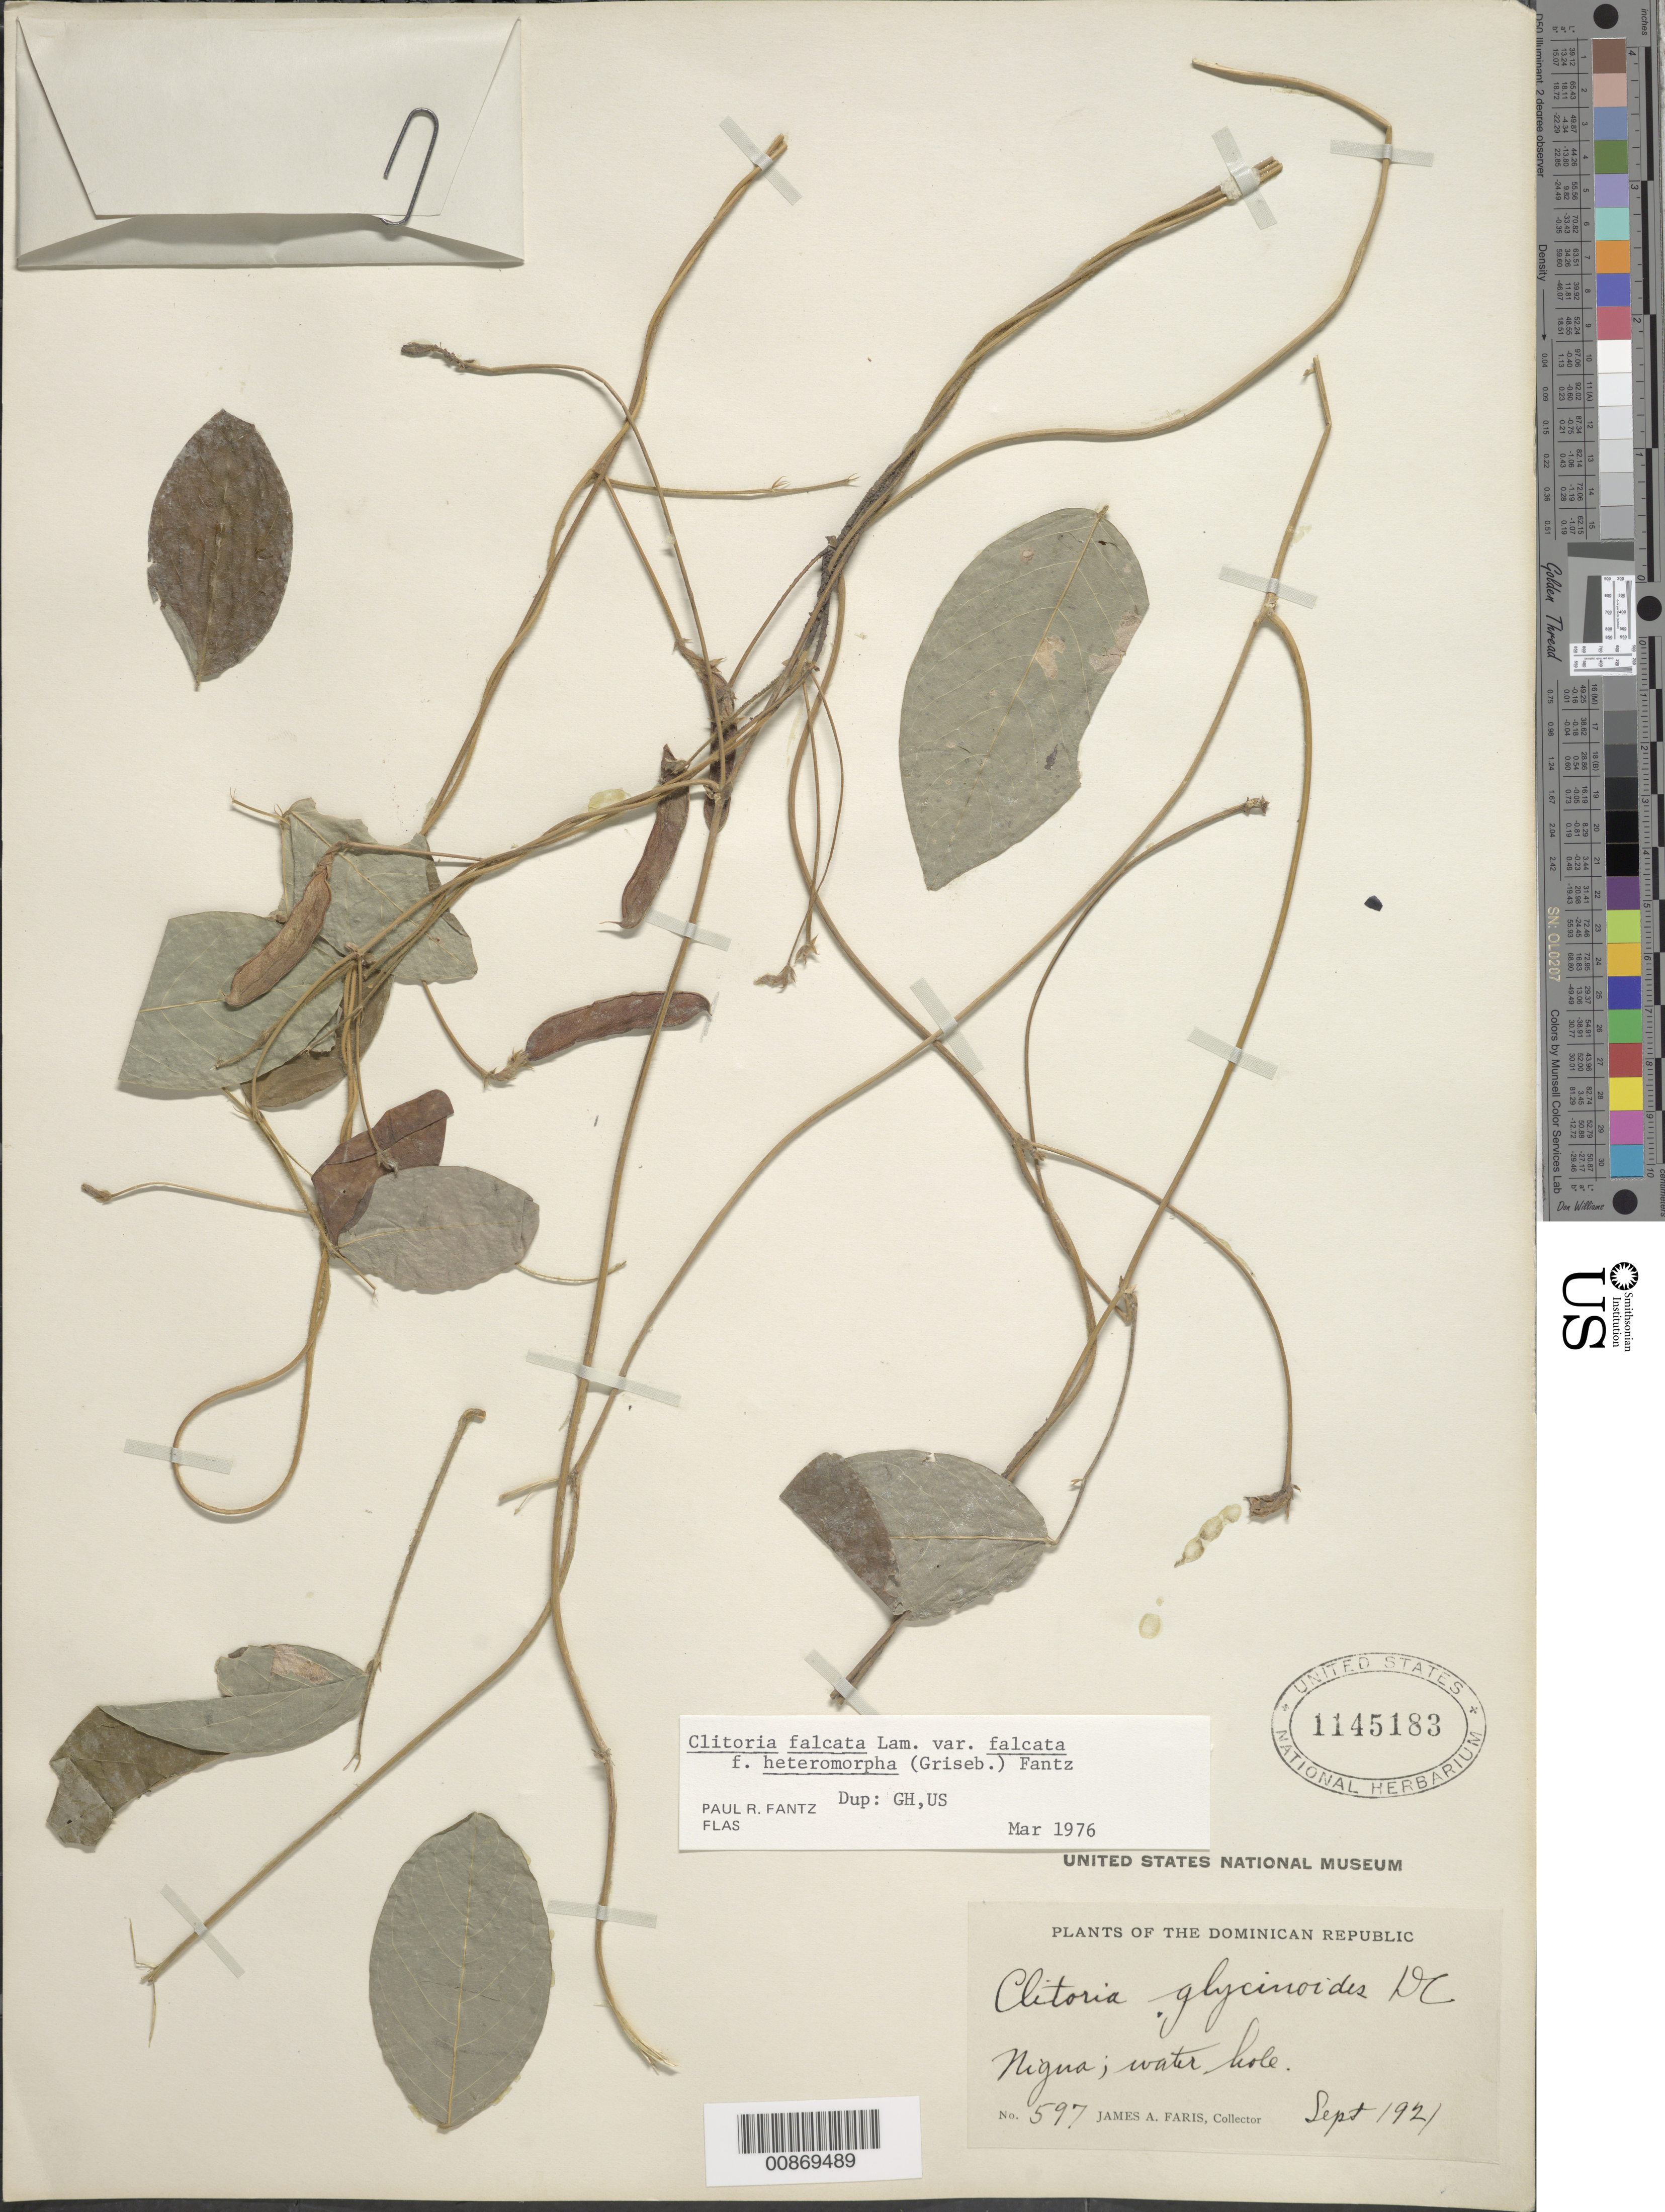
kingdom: Plantae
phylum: Tracheophyta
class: Magnoliopsida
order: Fabales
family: Fabaceae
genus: Clitoria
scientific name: Clitoria falcata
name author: Lam.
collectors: J. Faris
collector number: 597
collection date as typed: Sep 1921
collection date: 1921-09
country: Dominican Republic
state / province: San Cristóbal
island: Hispaniola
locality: Nigua.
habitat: Water hole.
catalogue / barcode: US 1145183